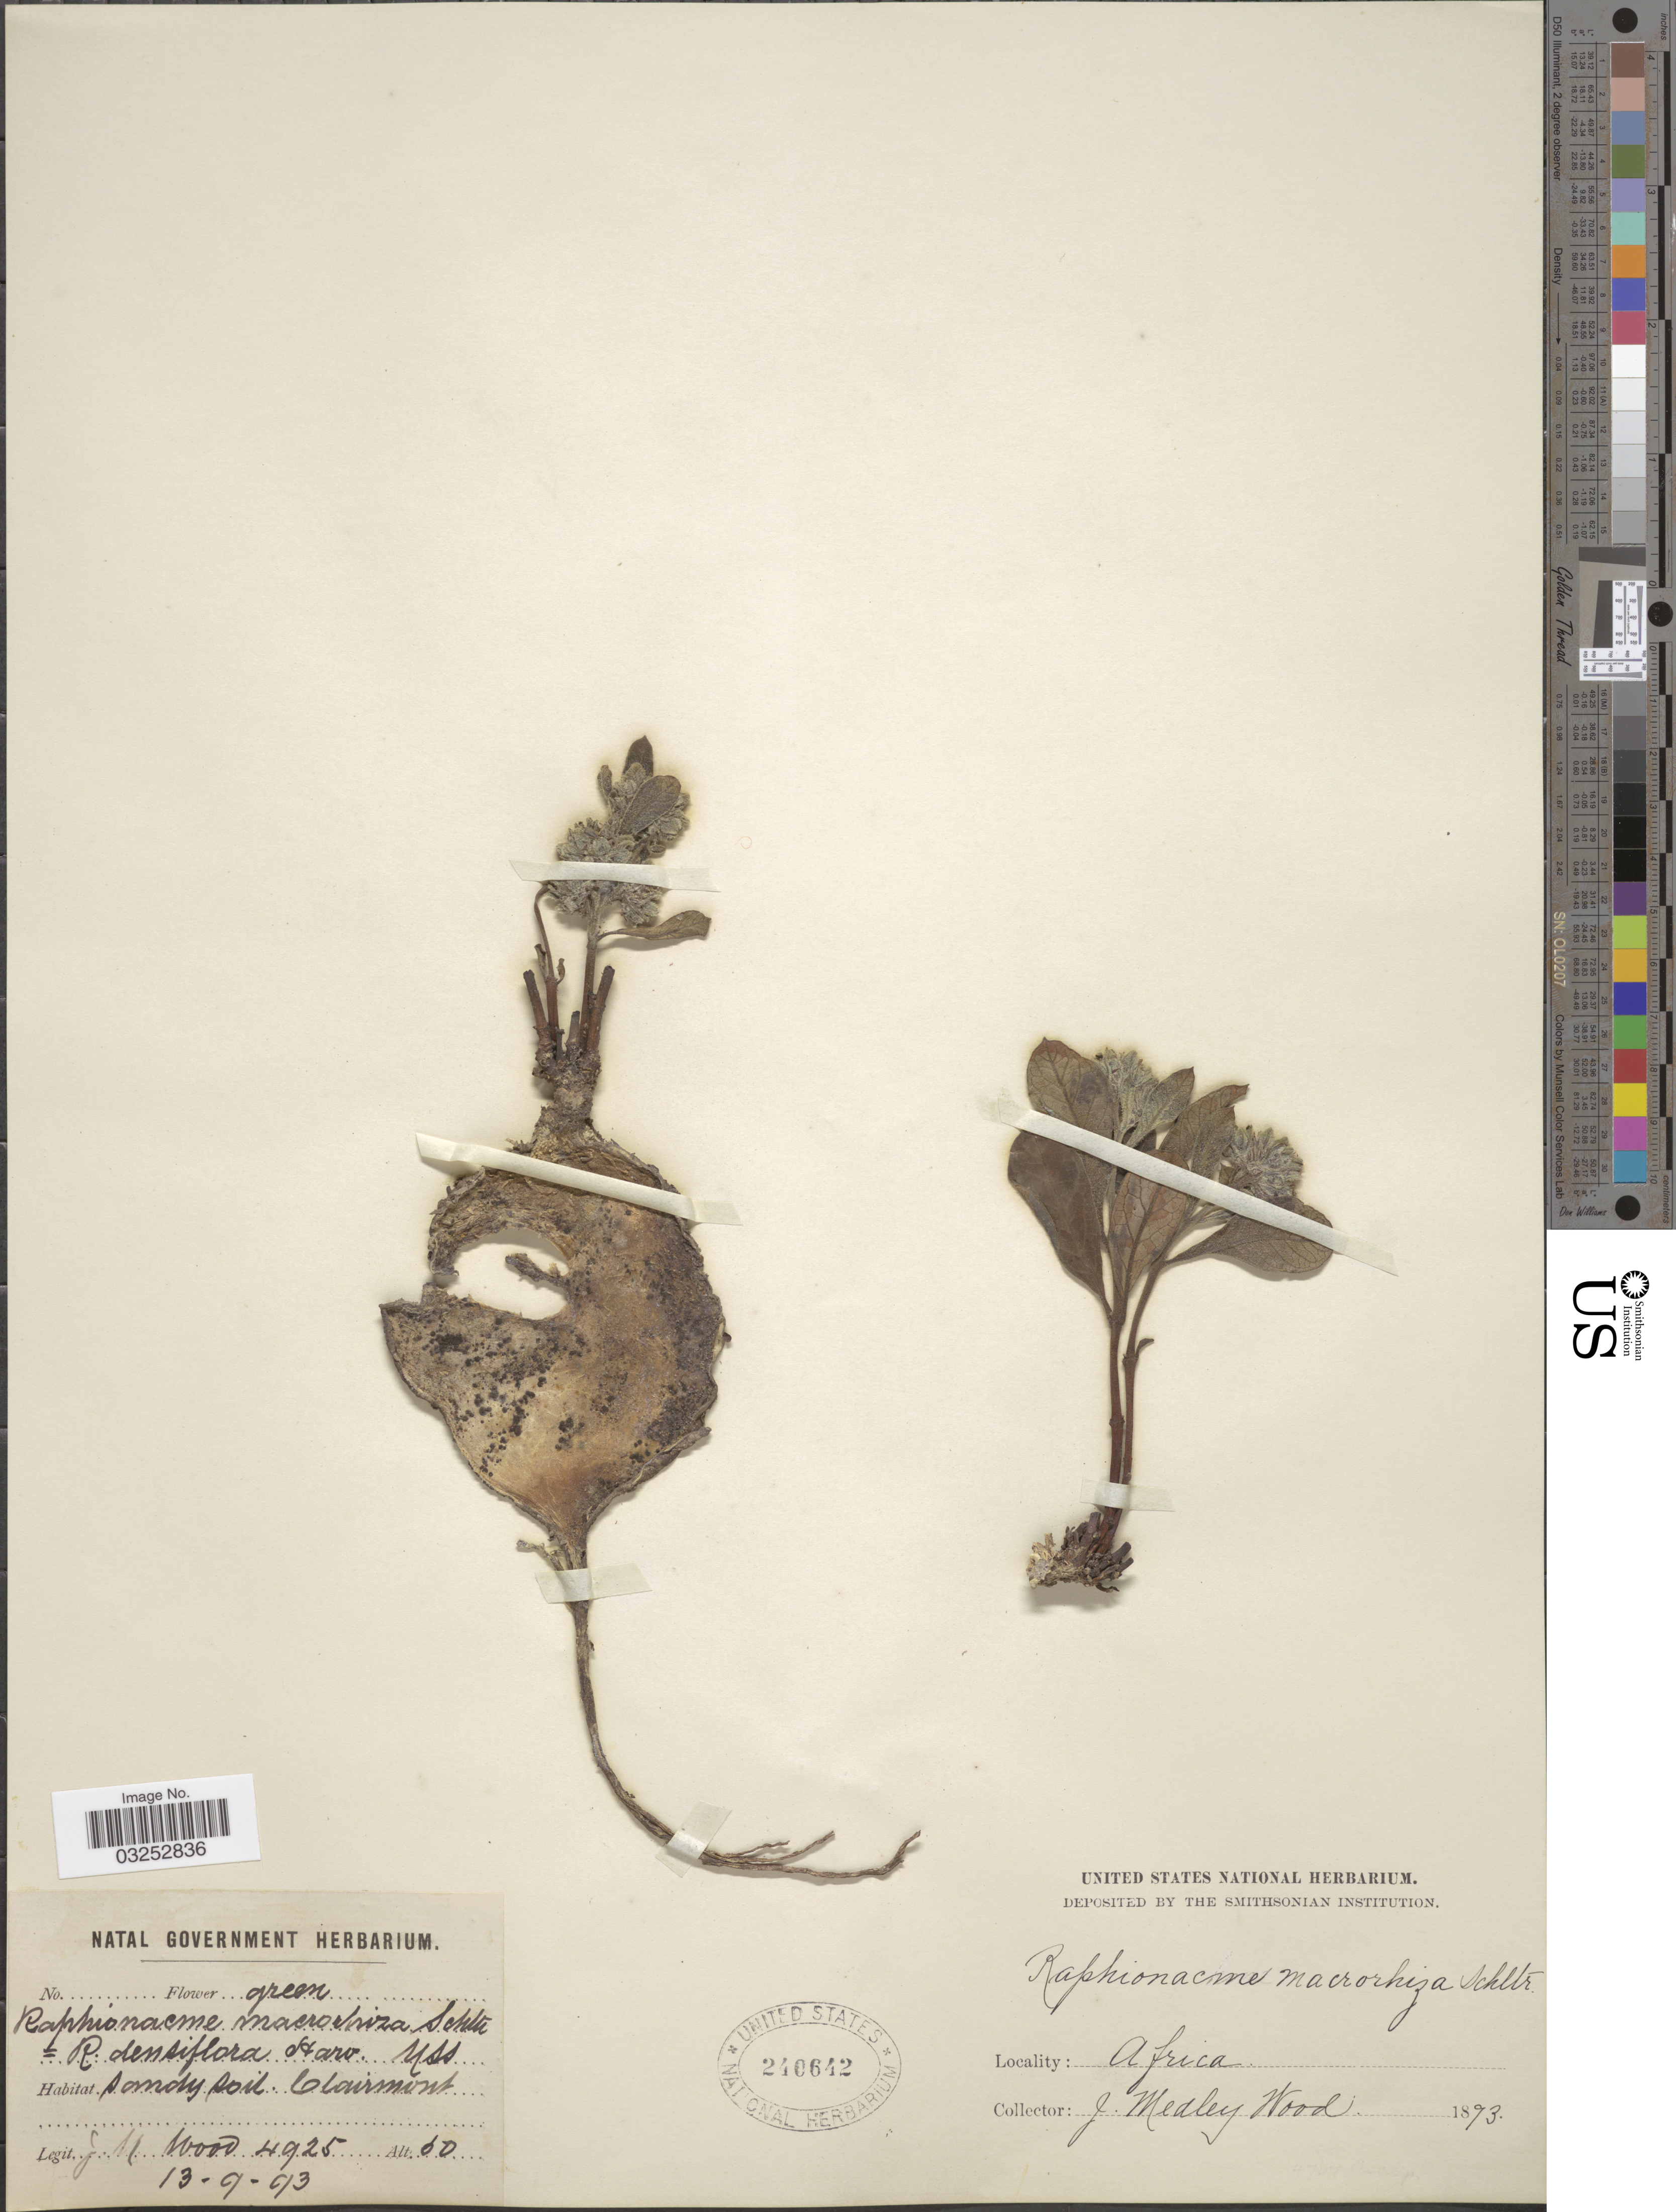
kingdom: Plantae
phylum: Tracheophyta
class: Magnoliopsida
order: Gentianales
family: Apocynaceae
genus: Raphionacme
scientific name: Raphionacme macrorrhiza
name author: Schltr.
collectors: J. Medley Wood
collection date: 1893-09-13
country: South Africa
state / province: KwaZulu-Natal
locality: Natal, Clairmont, Africa.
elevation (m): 60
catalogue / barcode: US 240642